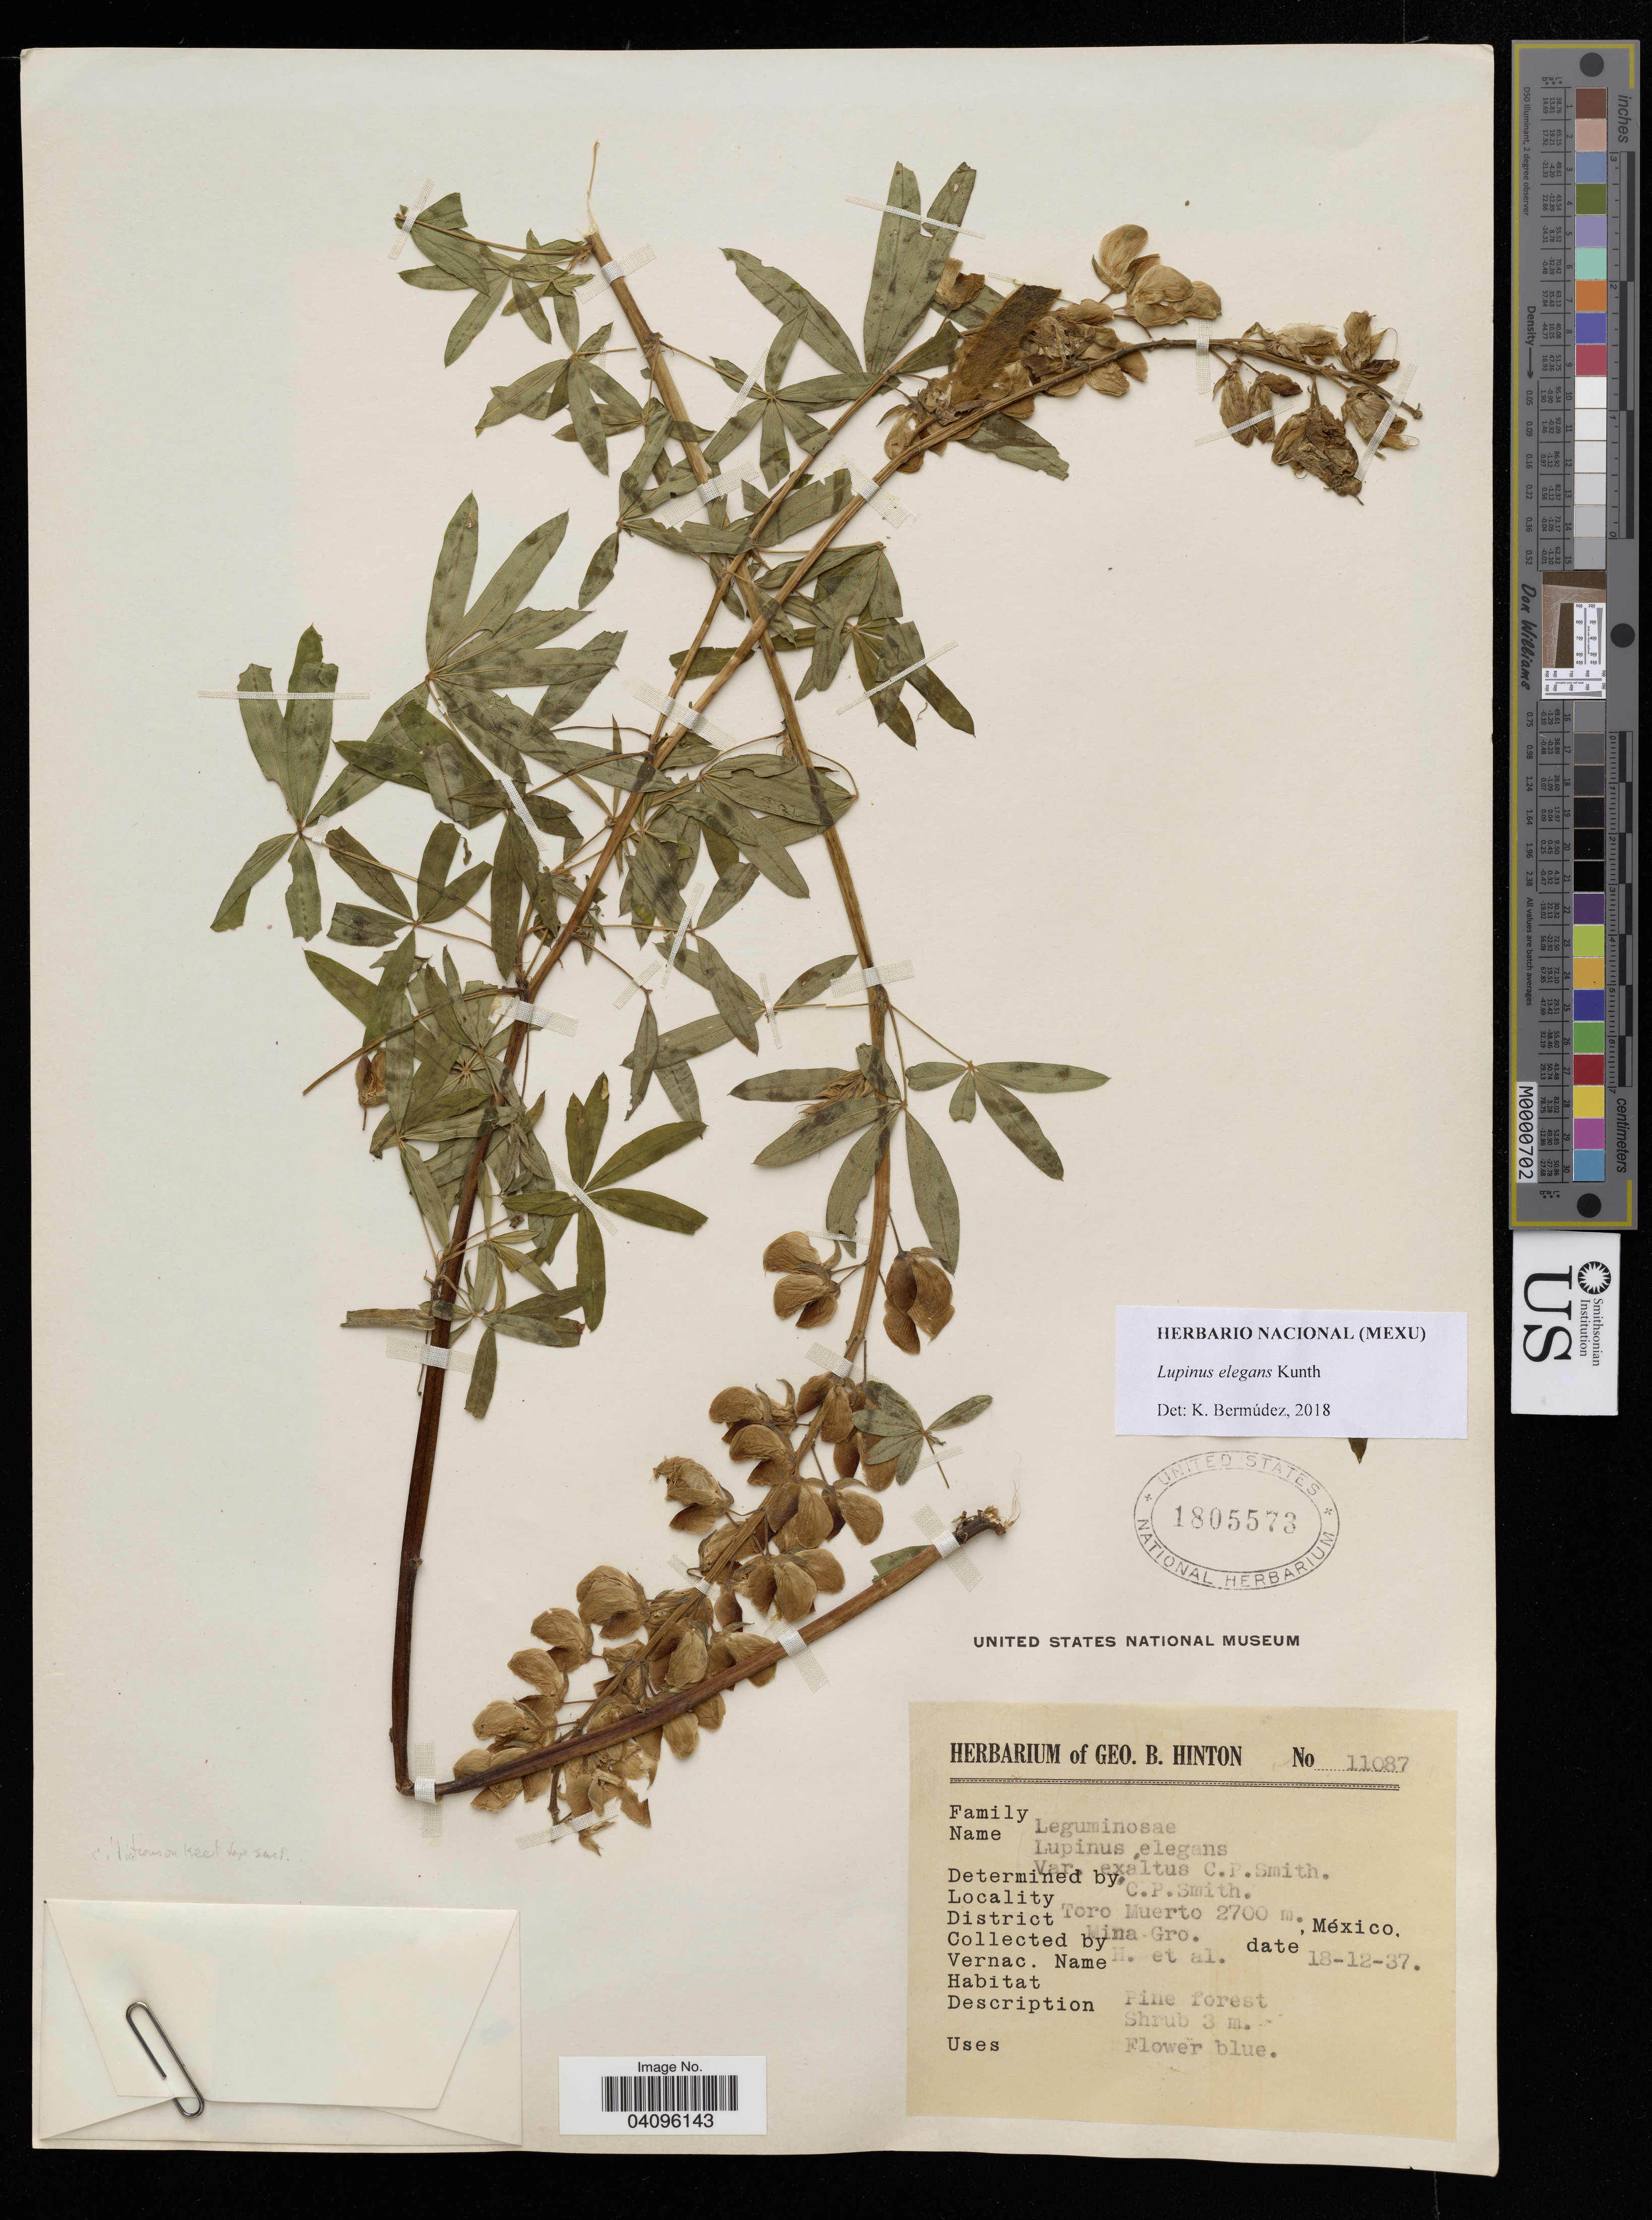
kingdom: Plantae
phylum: Tracheophyta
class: Magnoliopsida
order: Fabales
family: Fabaceae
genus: Lupinus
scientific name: Lupinus elegans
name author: Kunth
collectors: H. & et al.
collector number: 11087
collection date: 1937-12-18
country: Mexico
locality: Toro Muerto, Mina Gro.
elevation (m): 2700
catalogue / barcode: US 1805573